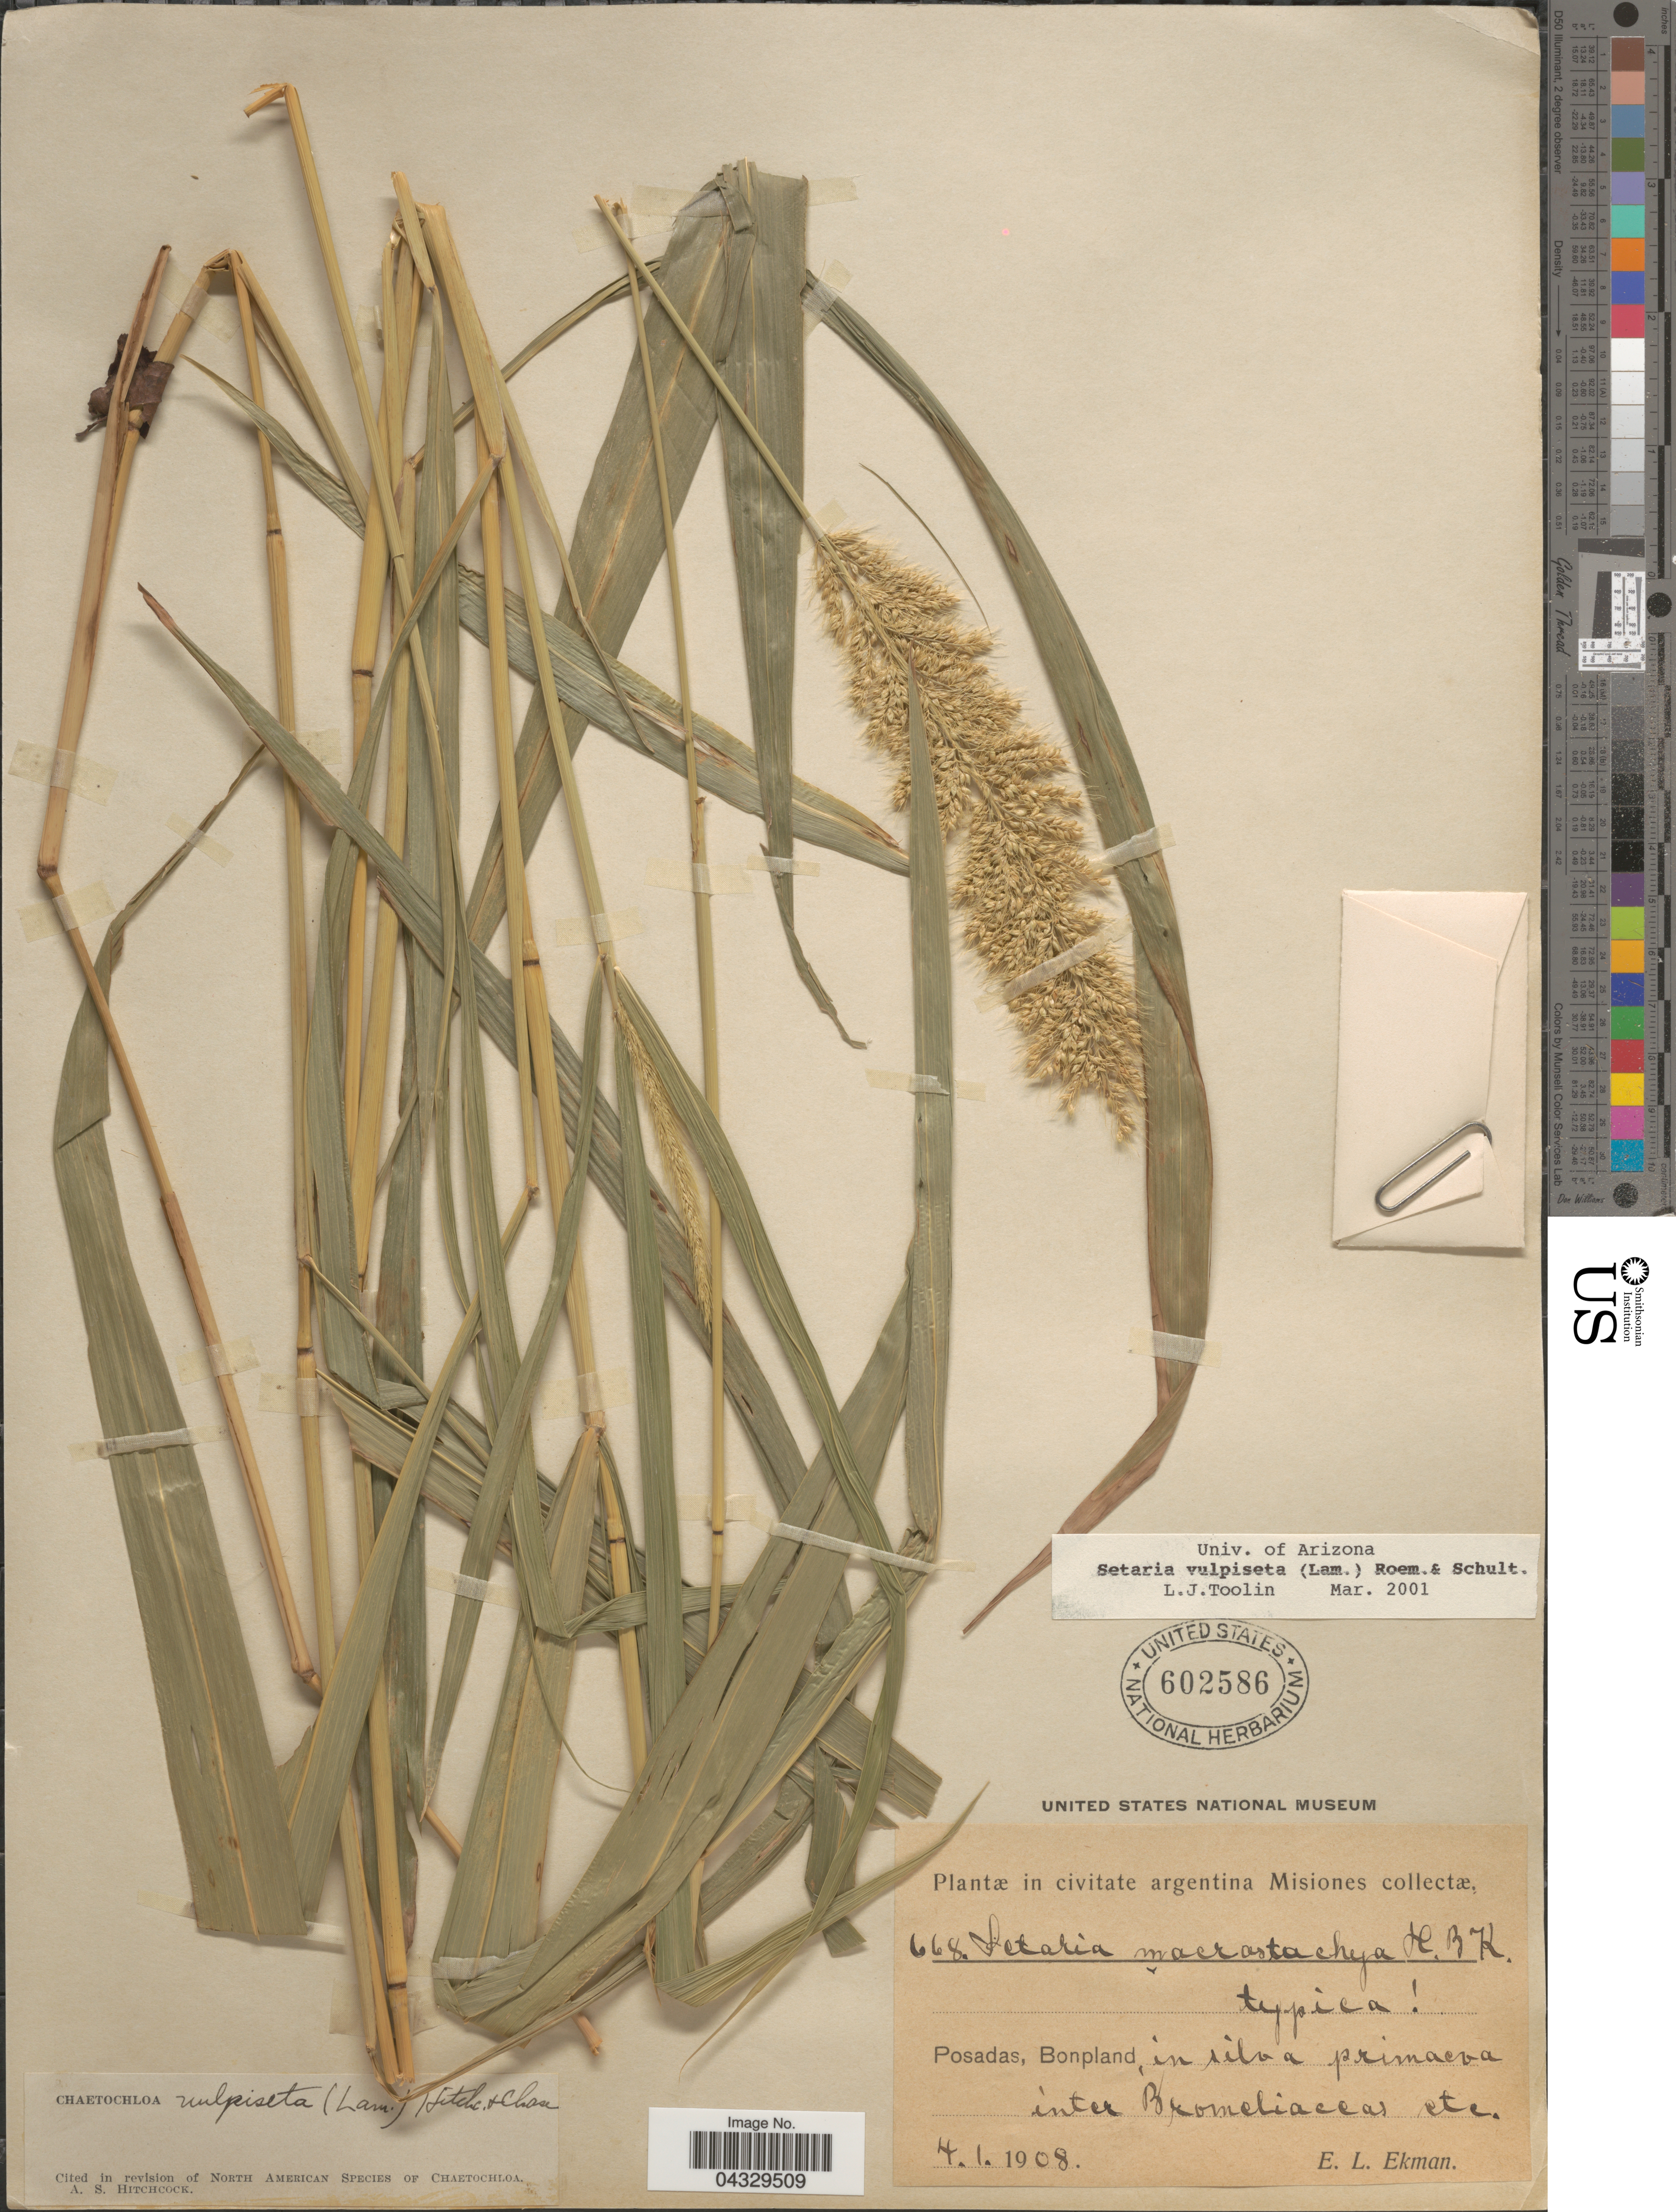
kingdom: Plantae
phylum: Tracheophyta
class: Liliopsida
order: Poales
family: Poaceae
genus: Setaria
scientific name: Setaria vulpiseta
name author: (Lam.) Roem. & Schult.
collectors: E. L. Ekman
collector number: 668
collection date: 1908-01-04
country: Argentina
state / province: Misiones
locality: Posadas, Bonpland, in silva primaeva inter Bromeliaceas.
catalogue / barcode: US 602586